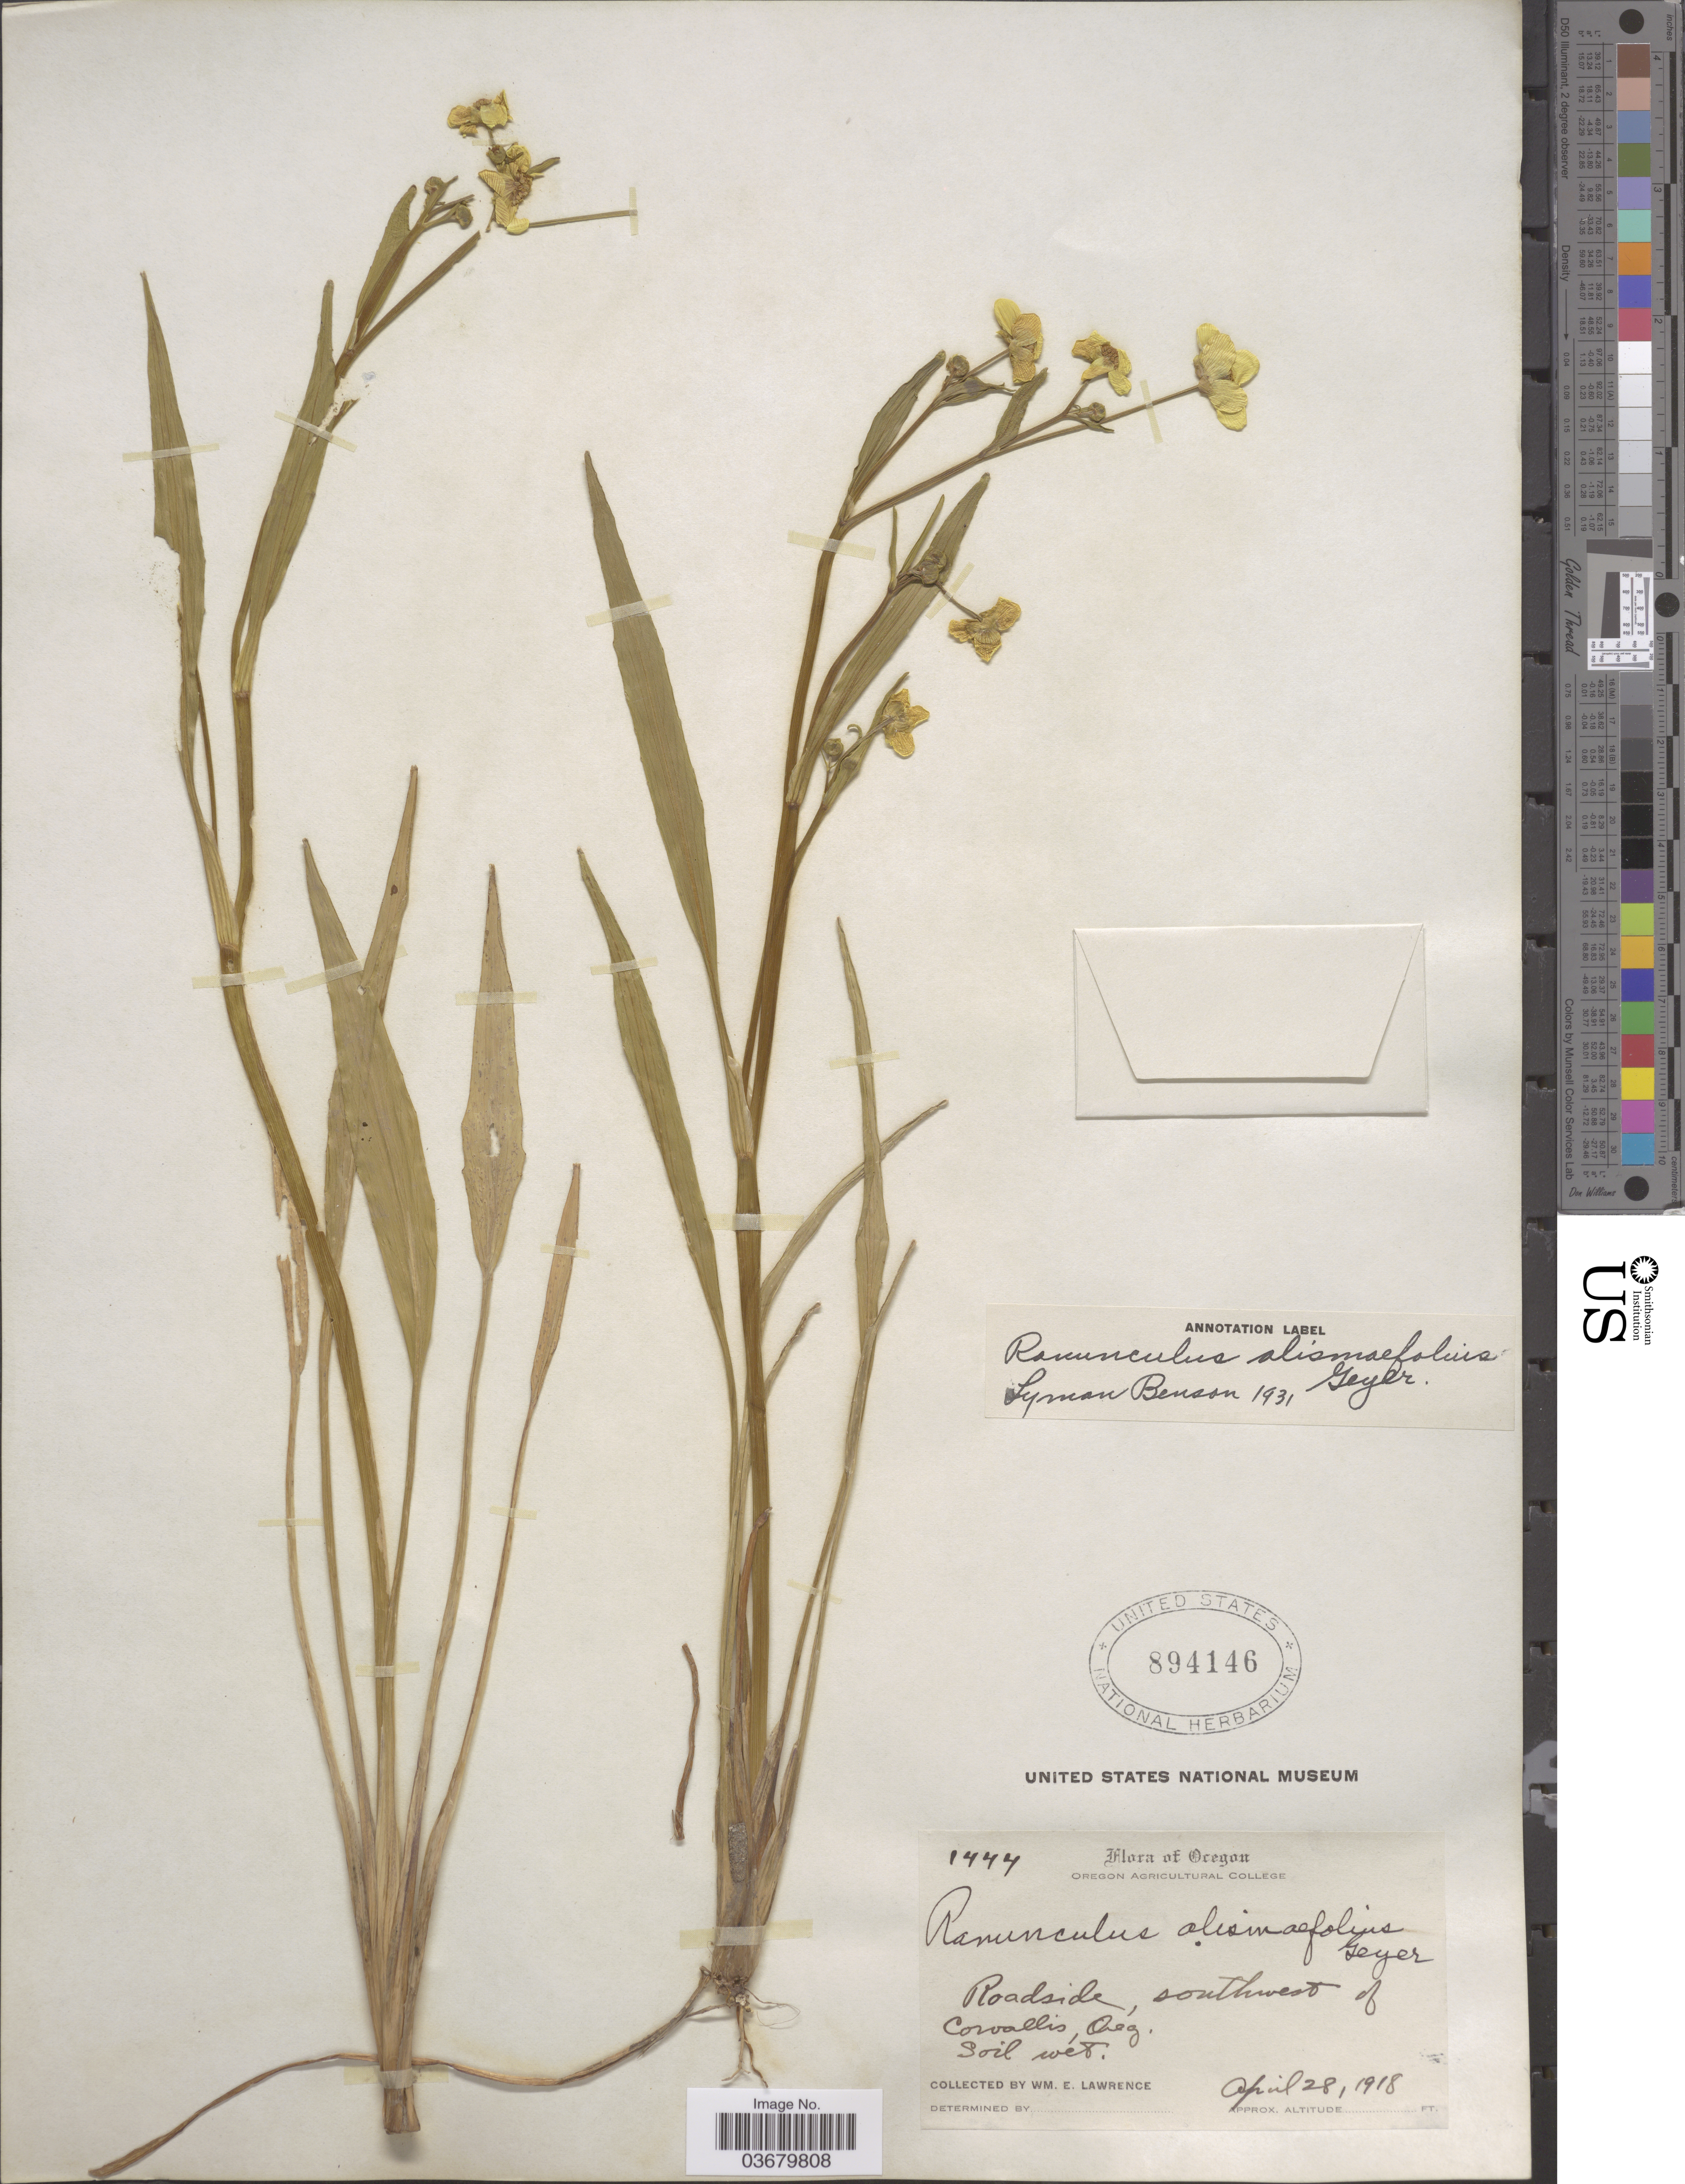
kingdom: Plantae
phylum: Tracheophyta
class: Magnoliopsida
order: Ranunculales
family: Ranunculaceae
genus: Ranunculus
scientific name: Ranunculus alismifolius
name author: Geyer ex Benth.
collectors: W. Lawrence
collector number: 1444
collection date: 1918-04-28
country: United States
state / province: Oregon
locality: Roadside, southwest of Corvallis.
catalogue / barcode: US 894146